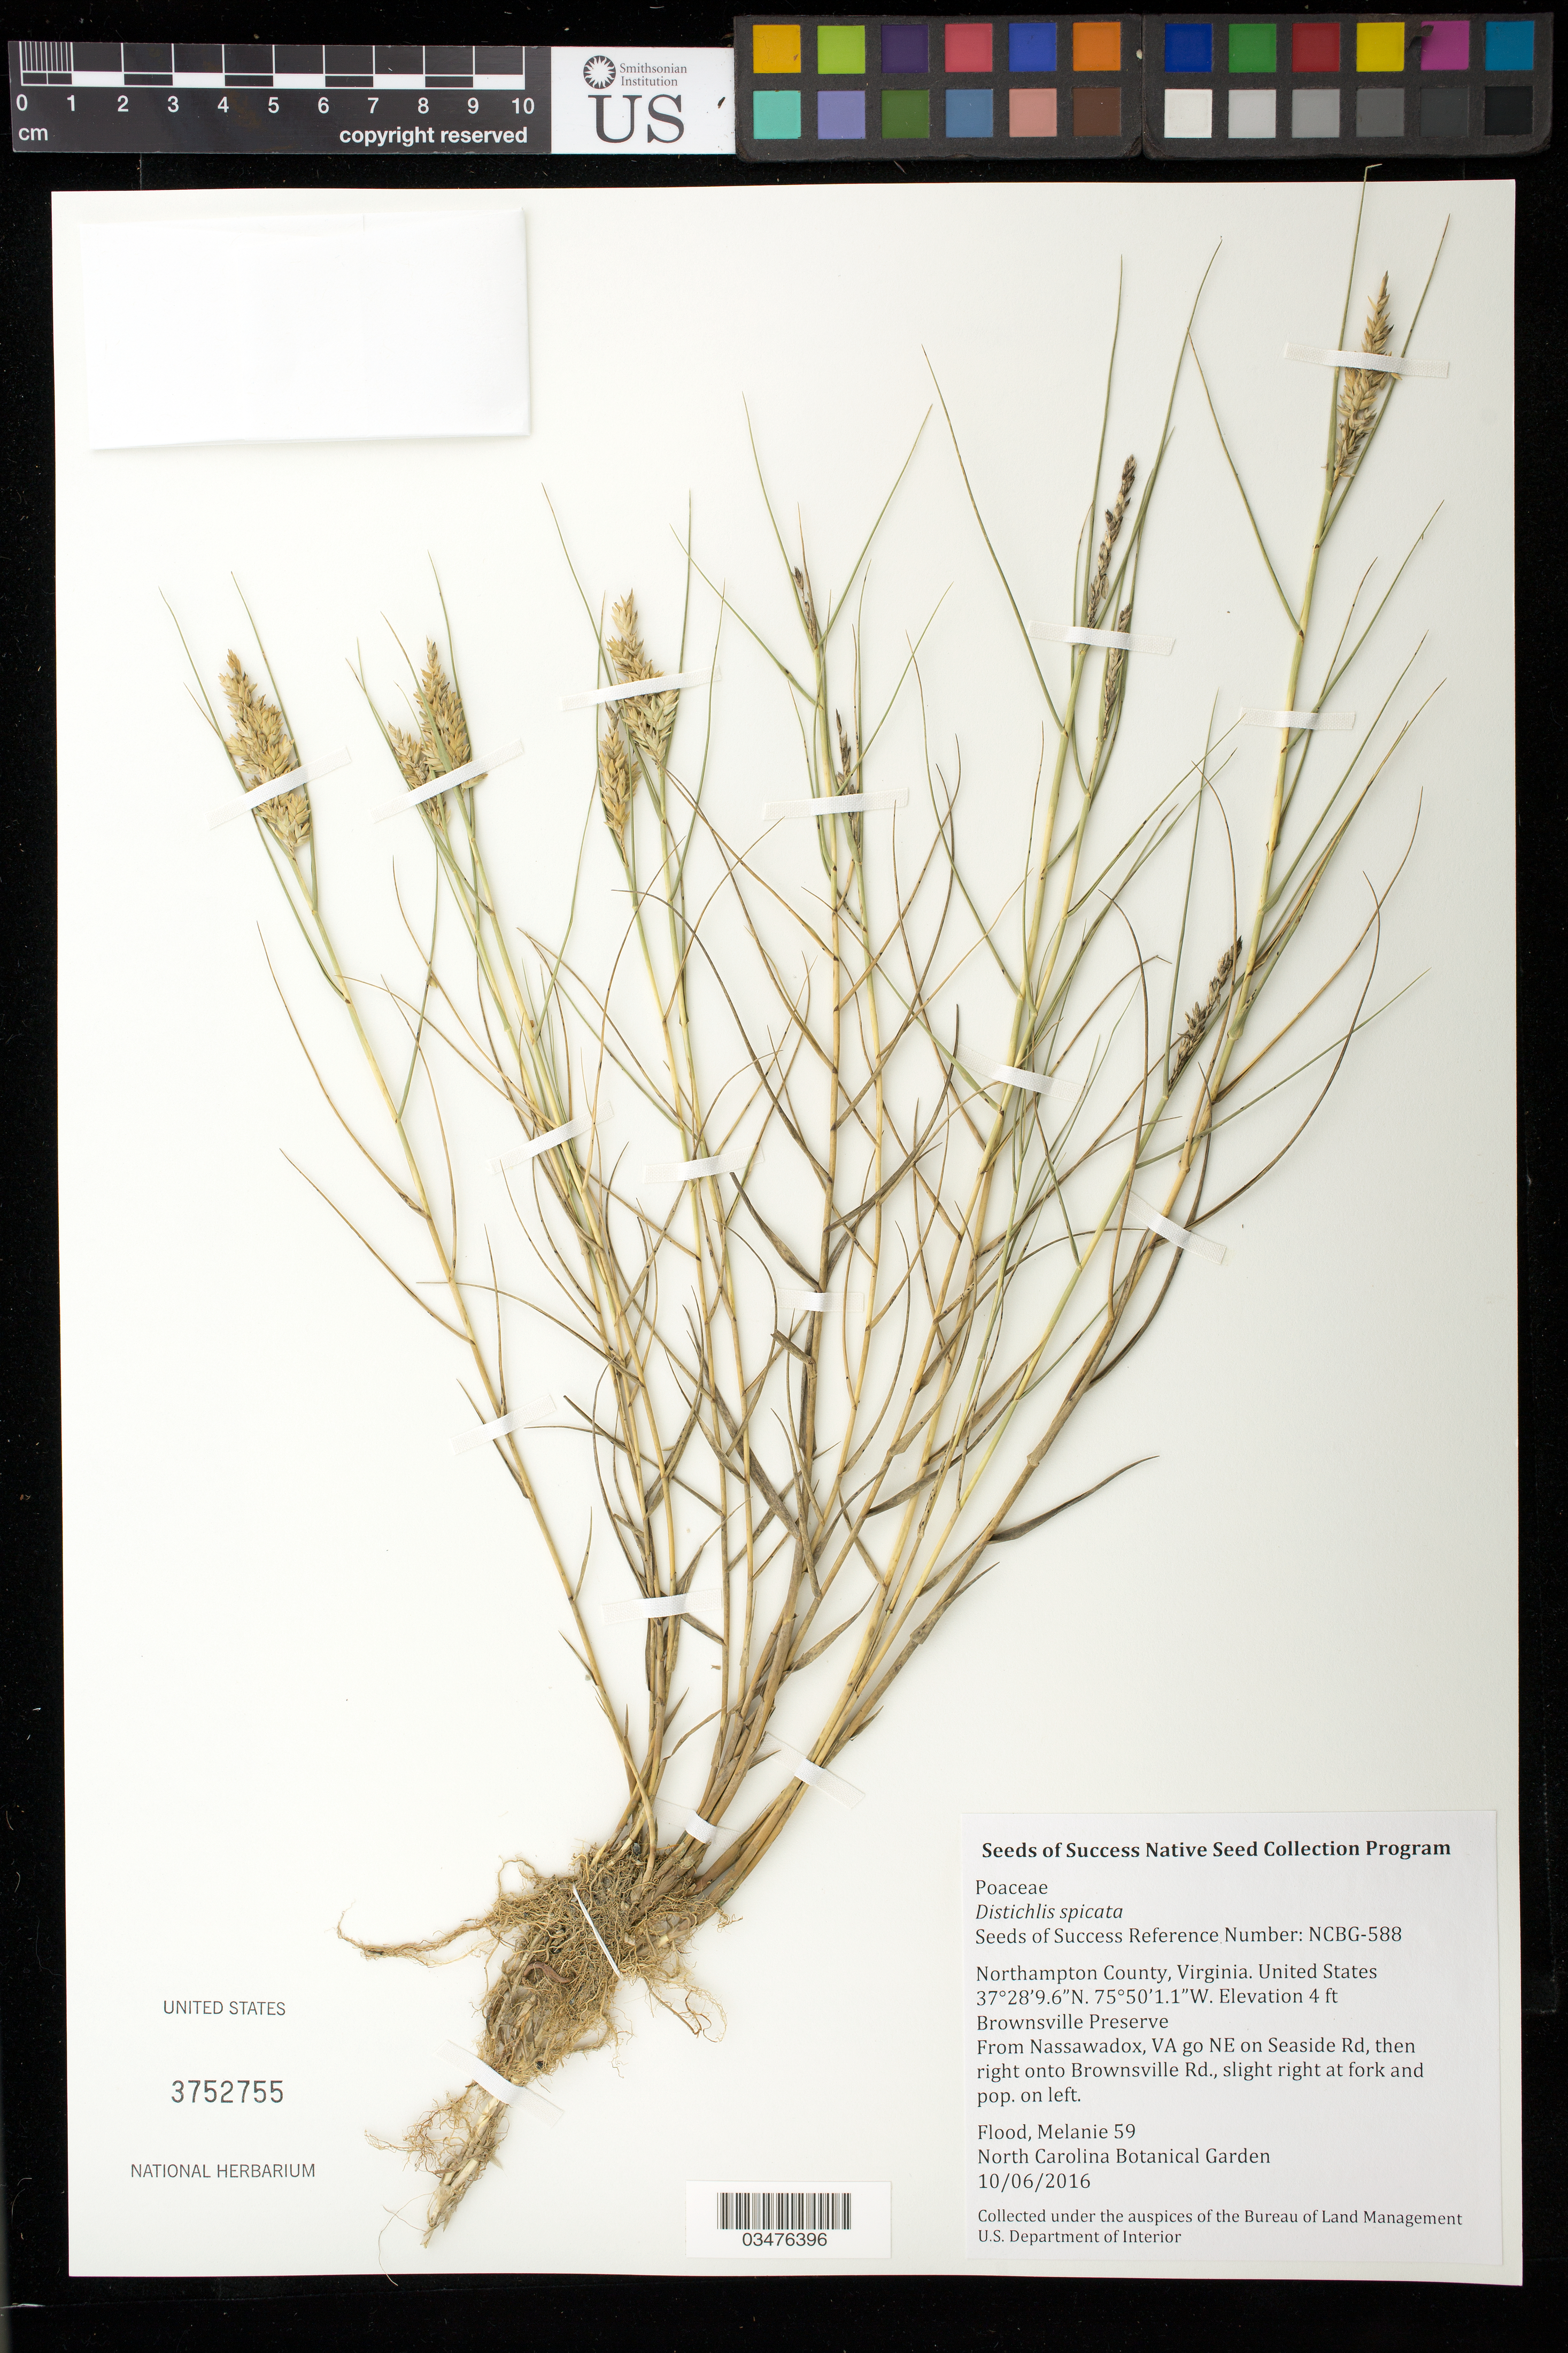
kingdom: Plantae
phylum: Tracheophyta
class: Liliopsida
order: Poales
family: Poaceae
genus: Distichlis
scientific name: Distichlis spicata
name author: (L.) Greene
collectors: M. Flood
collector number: NCBG-588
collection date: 2016-10-06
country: United States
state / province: Virginia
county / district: Northampton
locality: Brownsville Preserve, Brownsville Rd near trailhead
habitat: Mid-Atlantic Low Salt Marsh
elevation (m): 1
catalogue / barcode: US 3752755